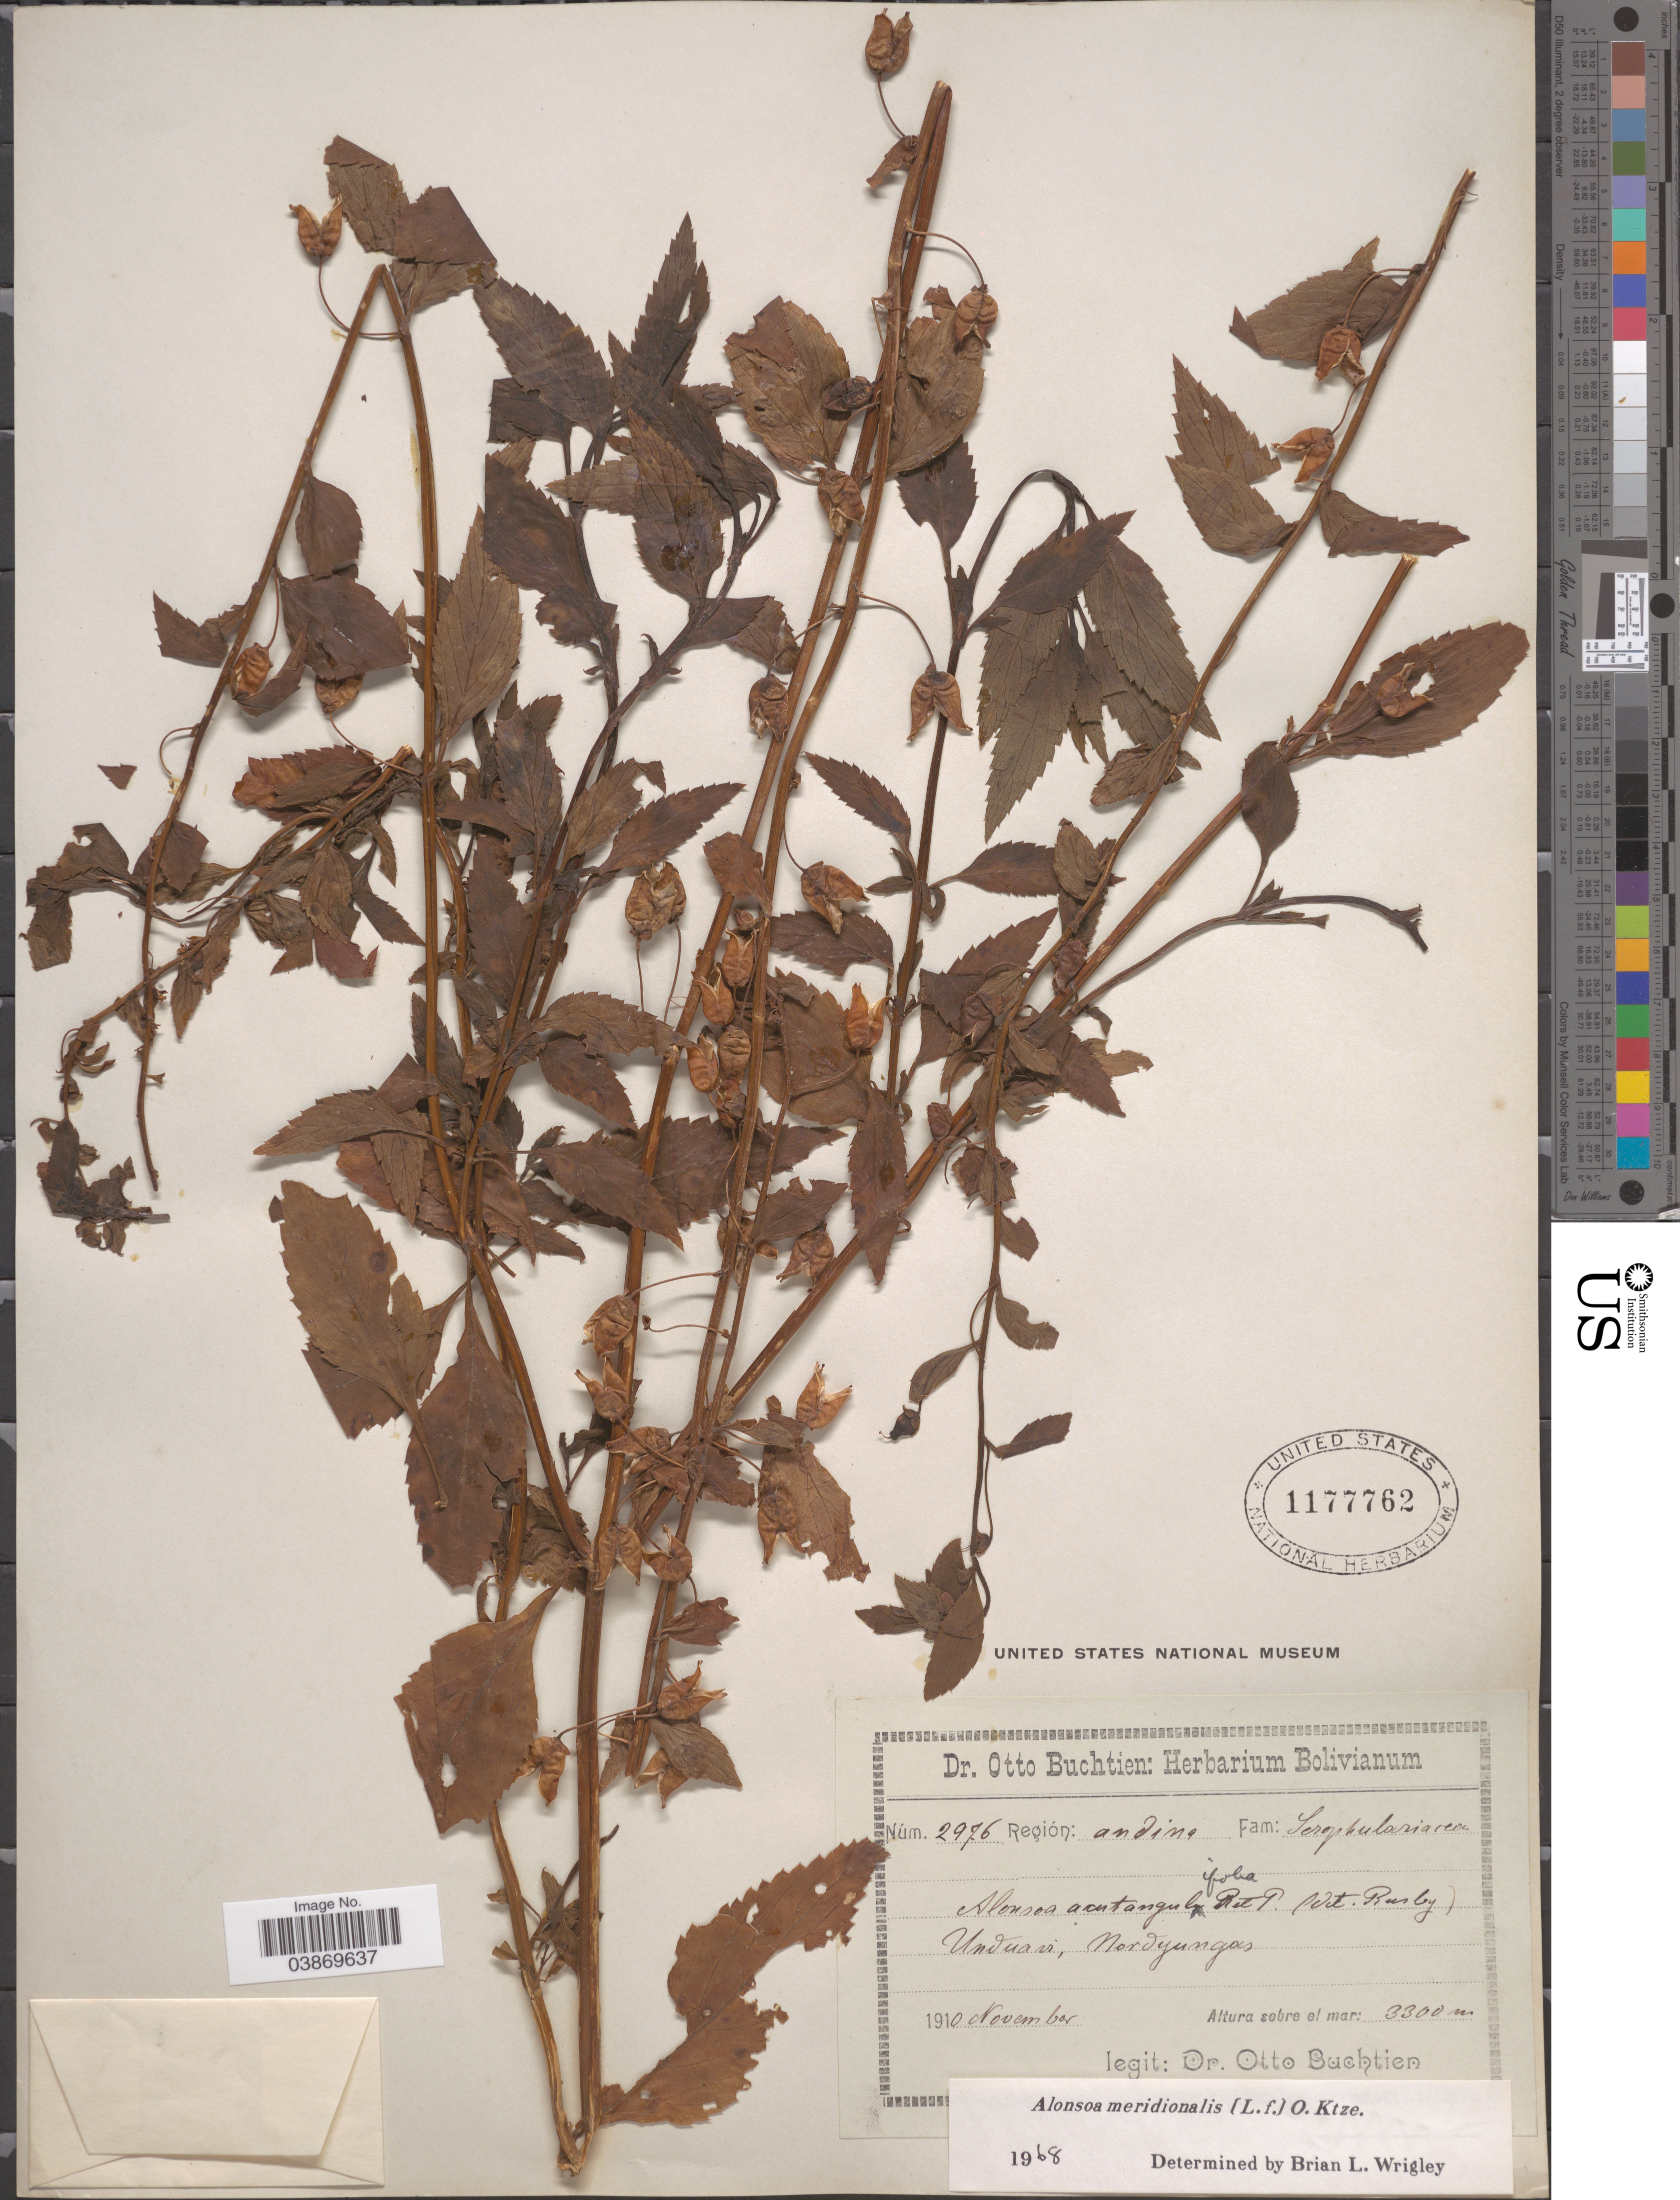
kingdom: Plantae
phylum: Tracheophyta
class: Magnoliopsida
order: Lamiales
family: Scrophulariaceae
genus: Alonsoa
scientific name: Alonsoa meridionalis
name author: (L. f.) Kuntze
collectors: O. Buchtien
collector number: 2976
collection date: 1910-11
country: Bolivia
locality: Region: Andina. Unduavi, Nordyungas.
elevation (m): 3300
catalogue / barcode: US 1177762